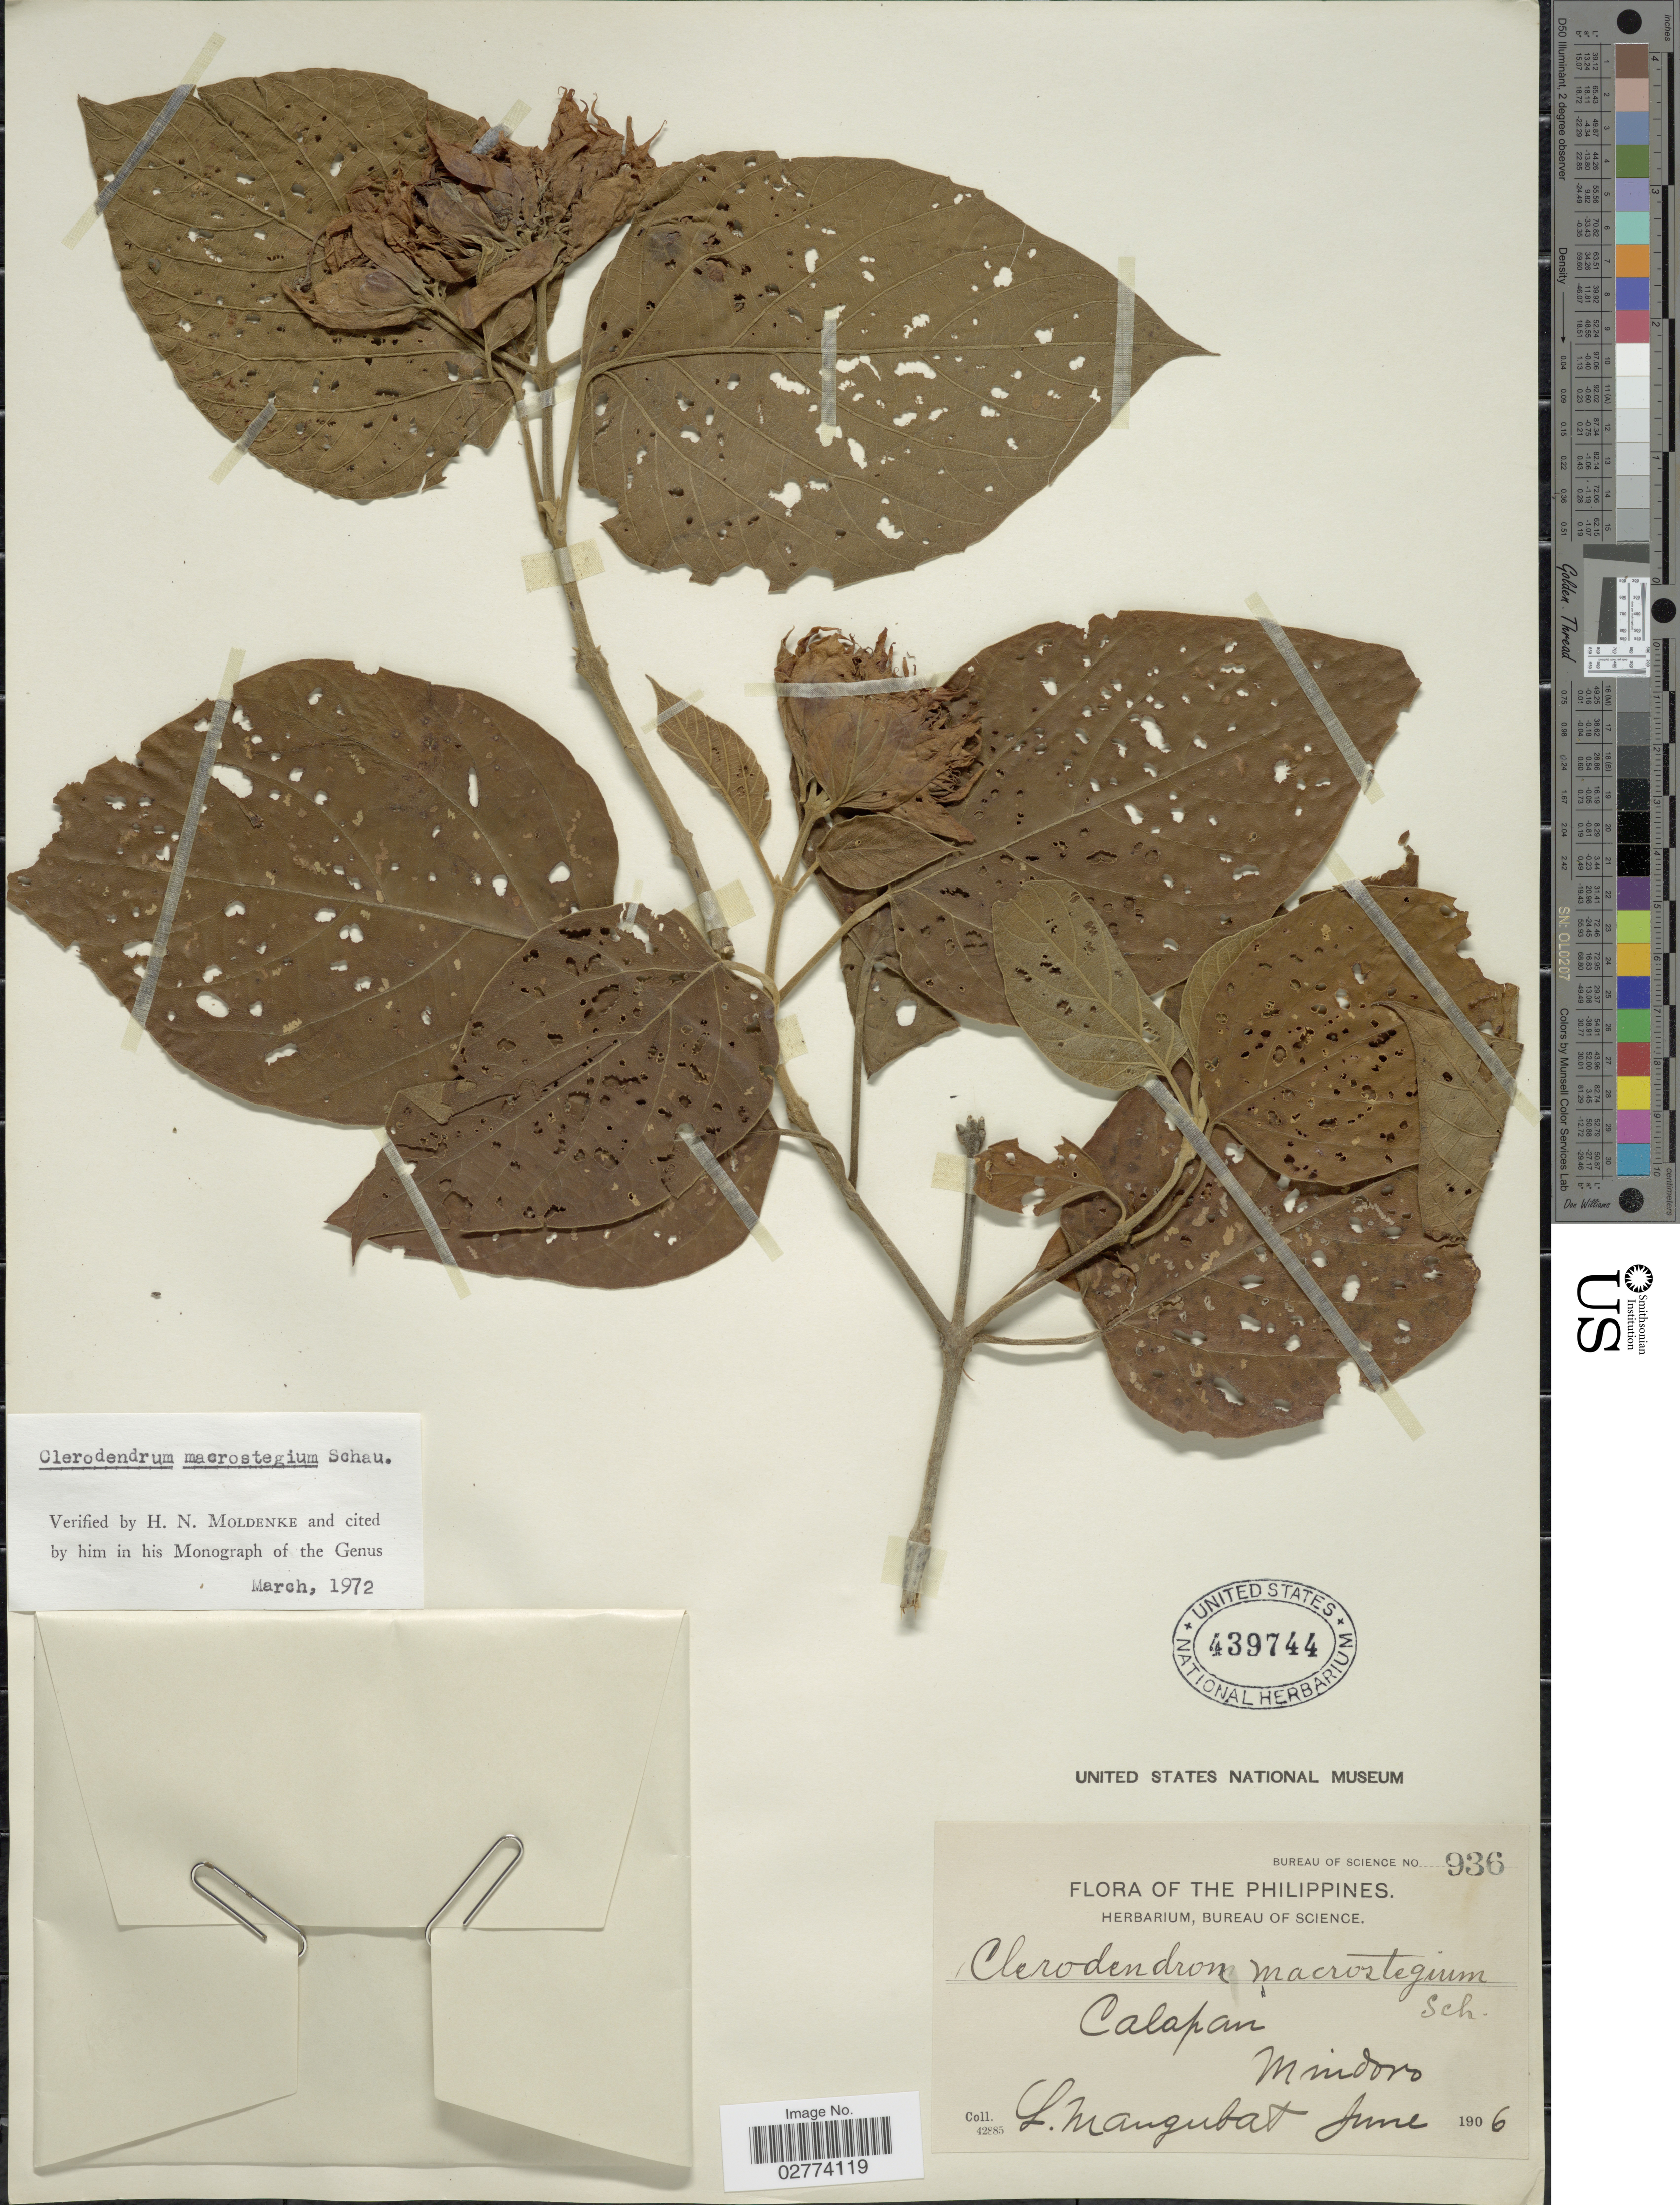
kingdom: Plantae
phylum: Tracheophyta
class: Magnoliopsida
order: Lamiales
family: Lamiaceae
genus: Clerodendrum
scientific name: Clerodendrum macrostegium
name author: Schauer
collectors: L. Mangubat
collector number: Bureau of Science 936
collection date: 1906-06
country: Philippines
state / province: Mimaropa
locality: Calapan, Mindoro.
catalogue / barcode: US 439744